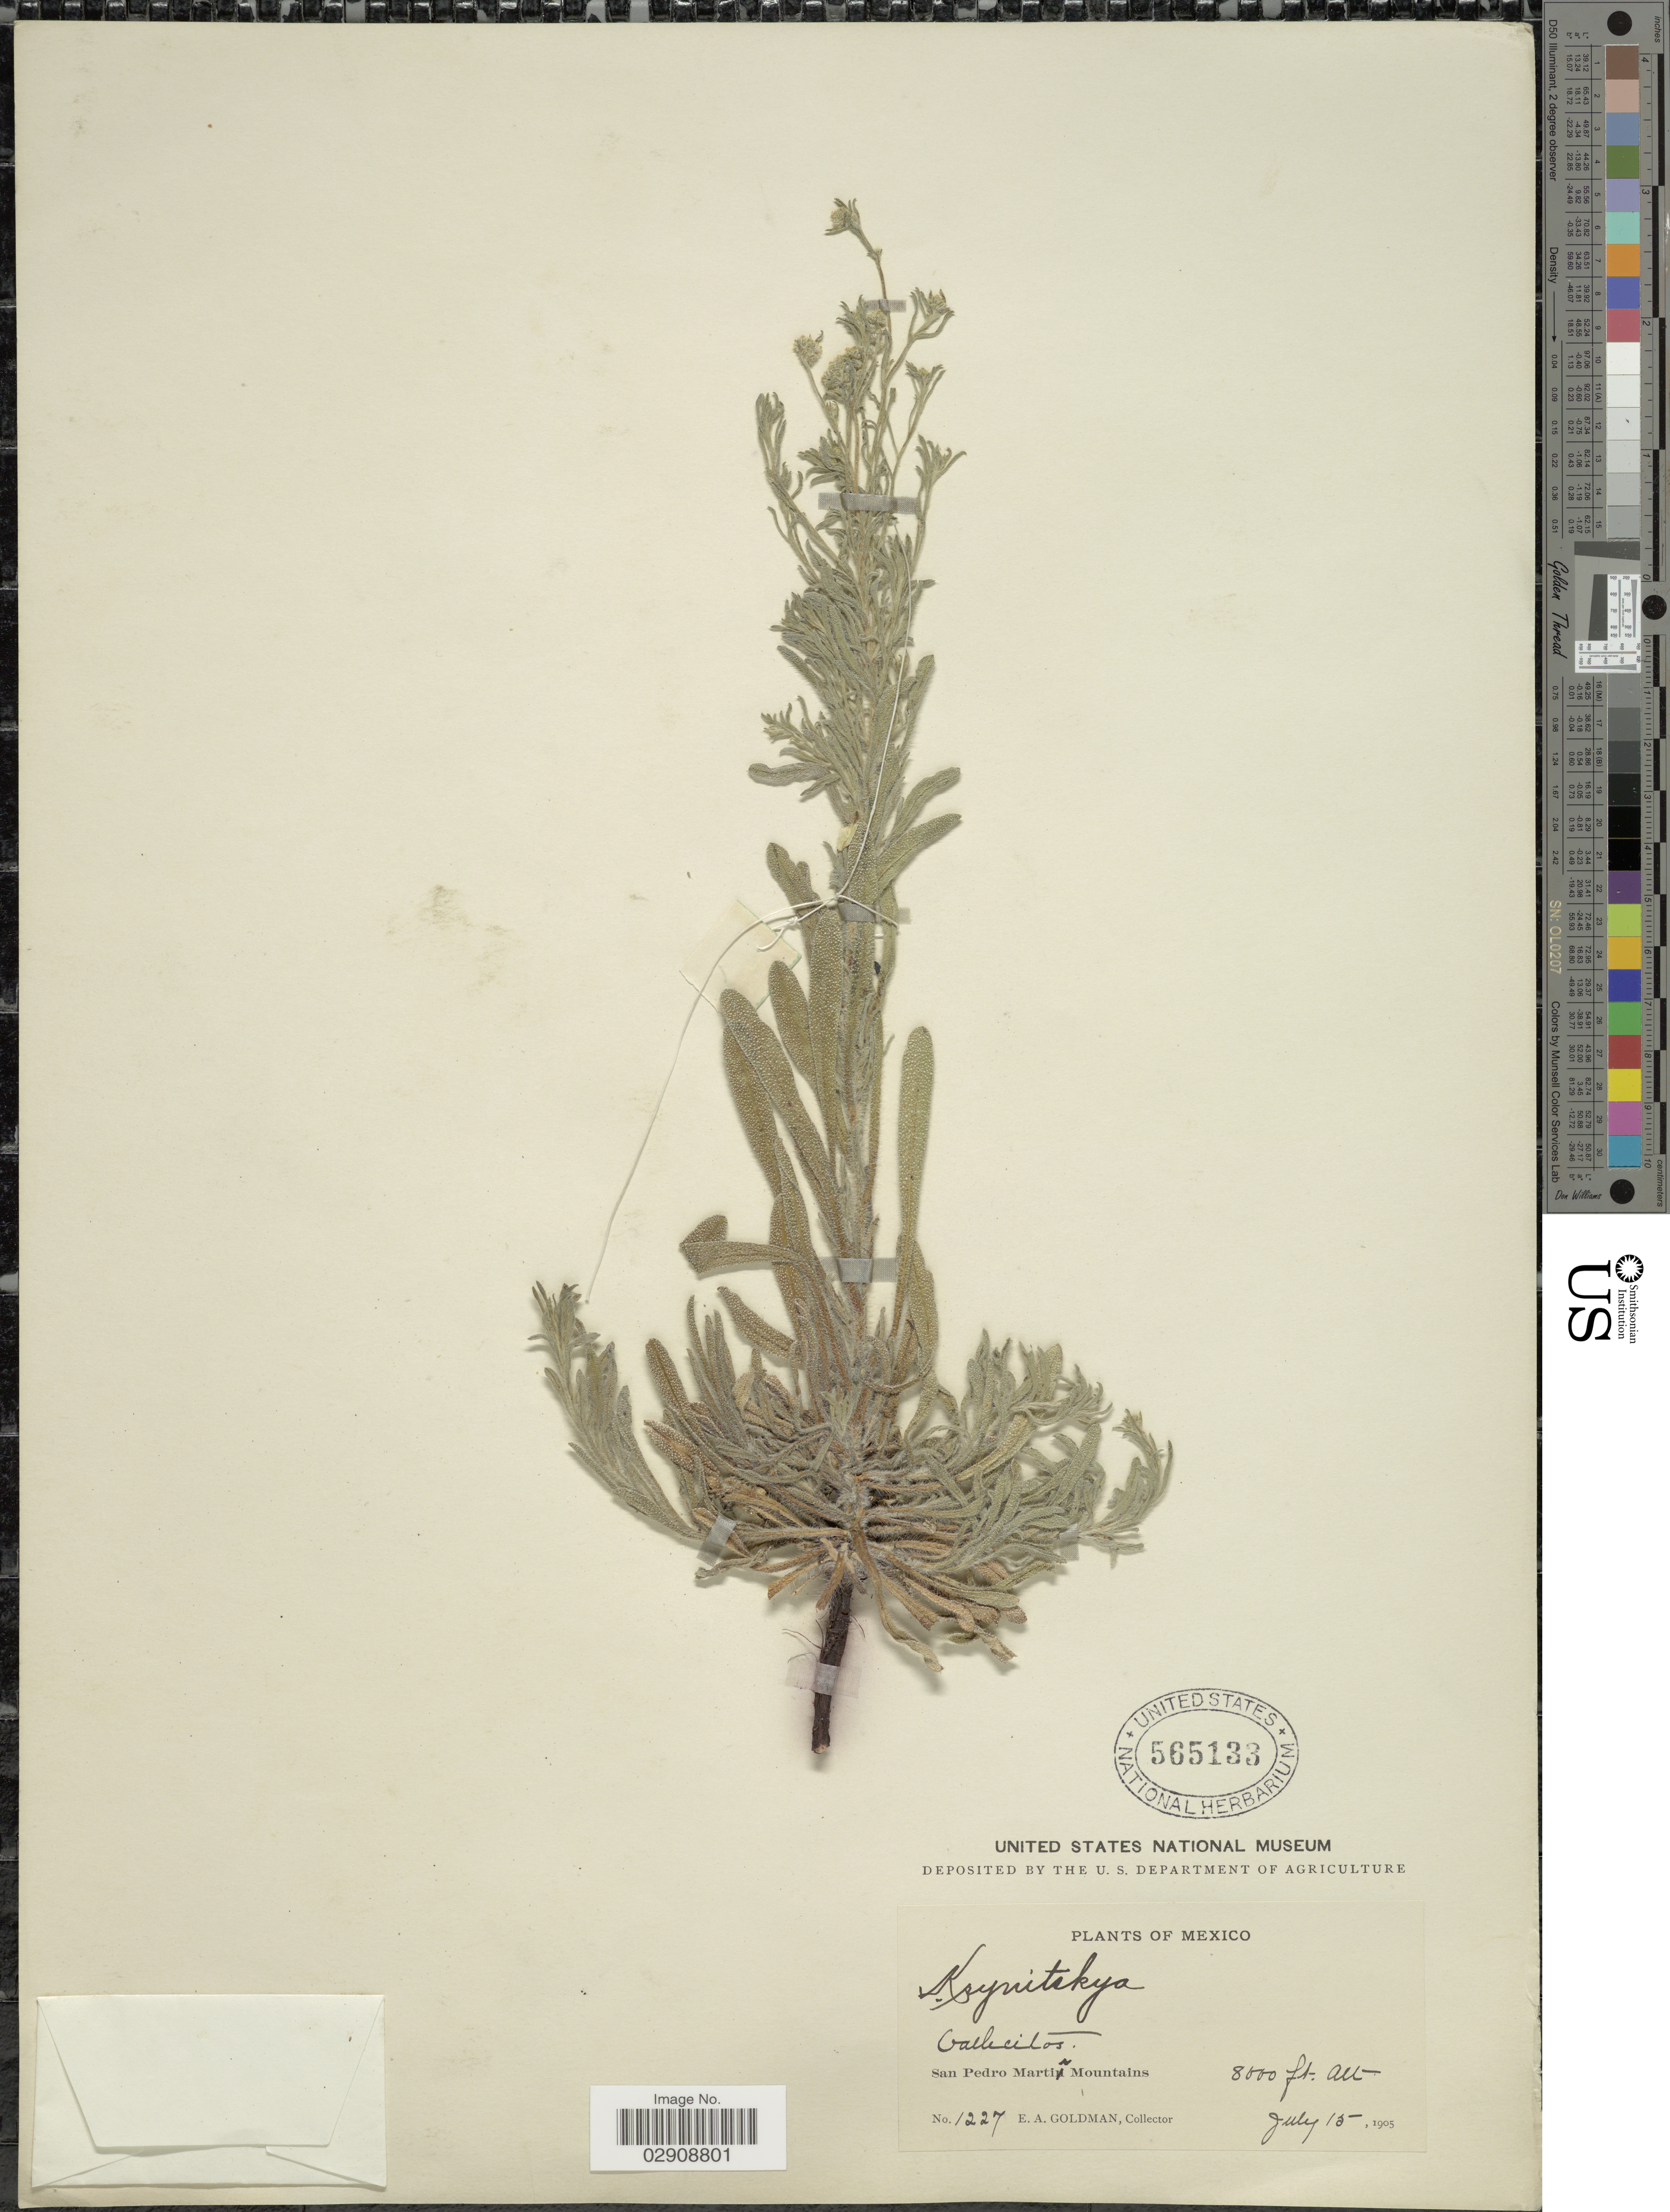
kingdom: Plantae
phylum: Tracheophyta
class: Magnoliopsida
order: Boraginales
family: Boraginaceae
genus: Cryptantha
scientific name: Cryptantha sp.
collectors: E. A. Goldman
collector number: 1227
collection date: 1905-07-15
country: Mexico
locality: Vallecitos. San Pedro Martir Mountains.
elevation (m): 2438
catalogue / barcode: US 565133